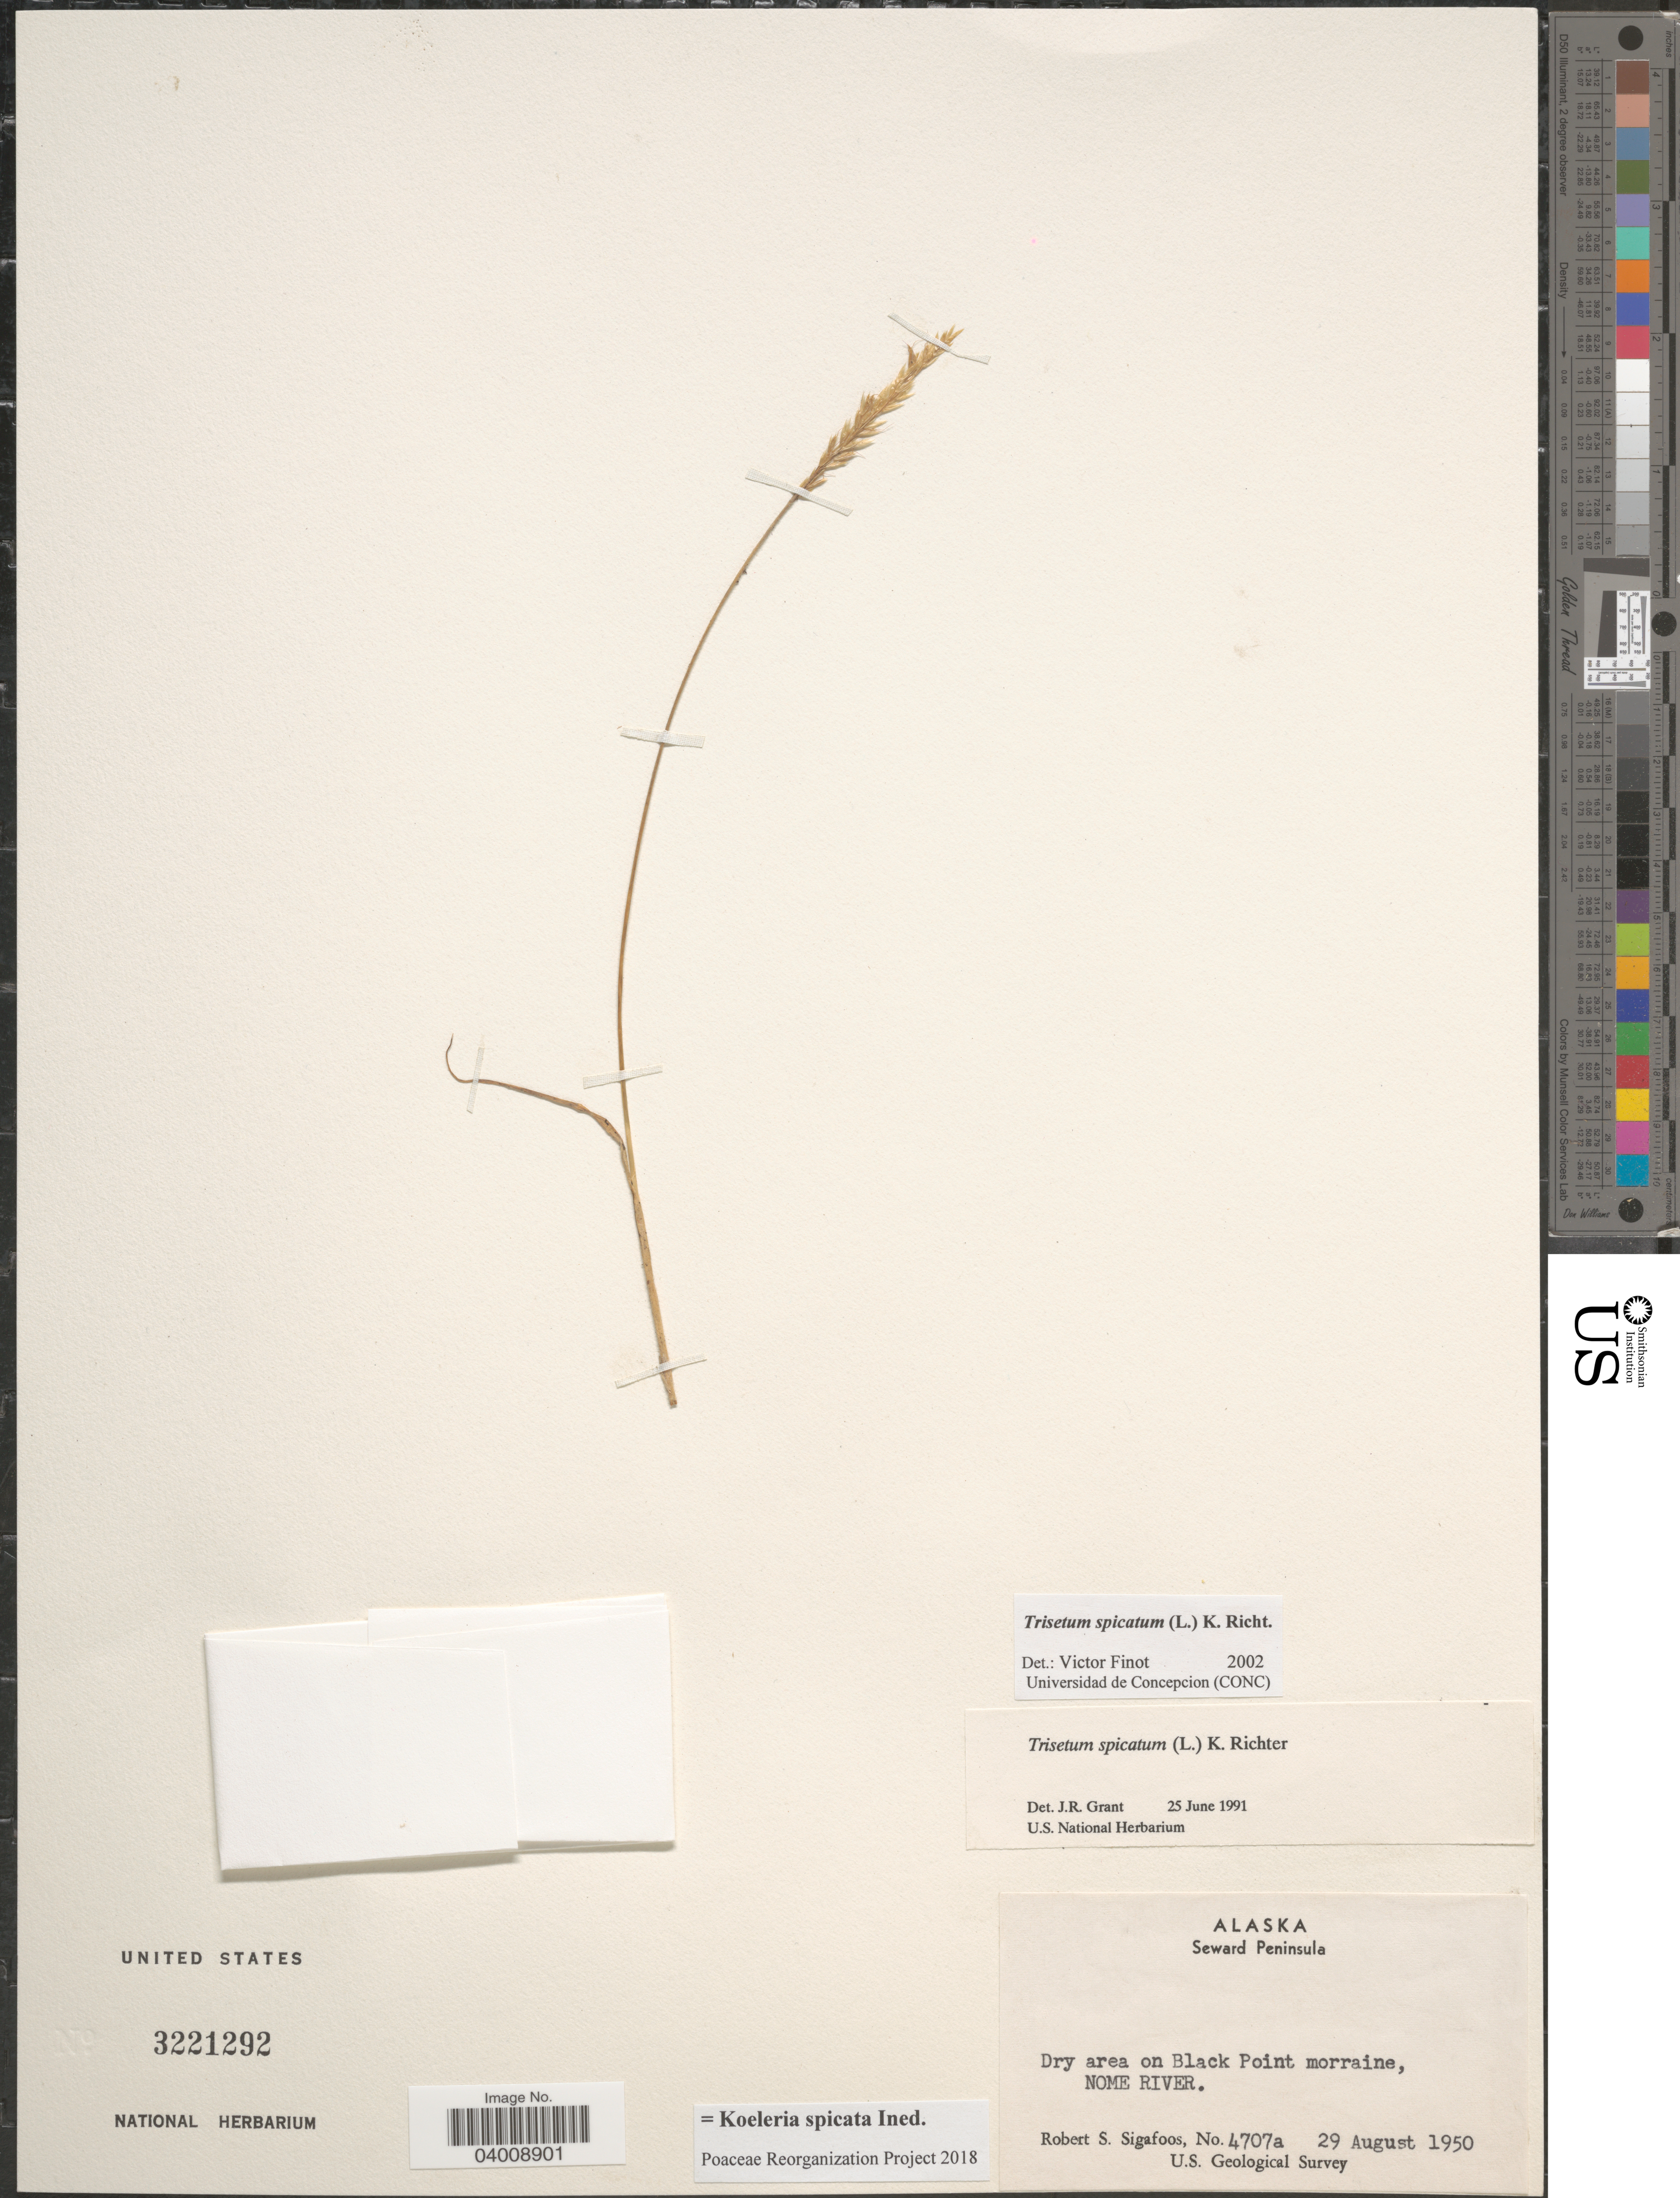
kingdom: Plantae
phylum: Tracheophyta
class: Liliopsida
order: Poales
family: Poaceae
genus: Koeleria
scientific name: Koeleria spicata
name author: (L.) Barberá et al.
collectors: R. Sigafoos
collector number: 4707a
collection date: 1950-08-29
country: United States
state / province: Alaska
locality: Seward Peninsula. Dry area on Black Point morraine, Nome River.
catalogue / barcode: US 3221292